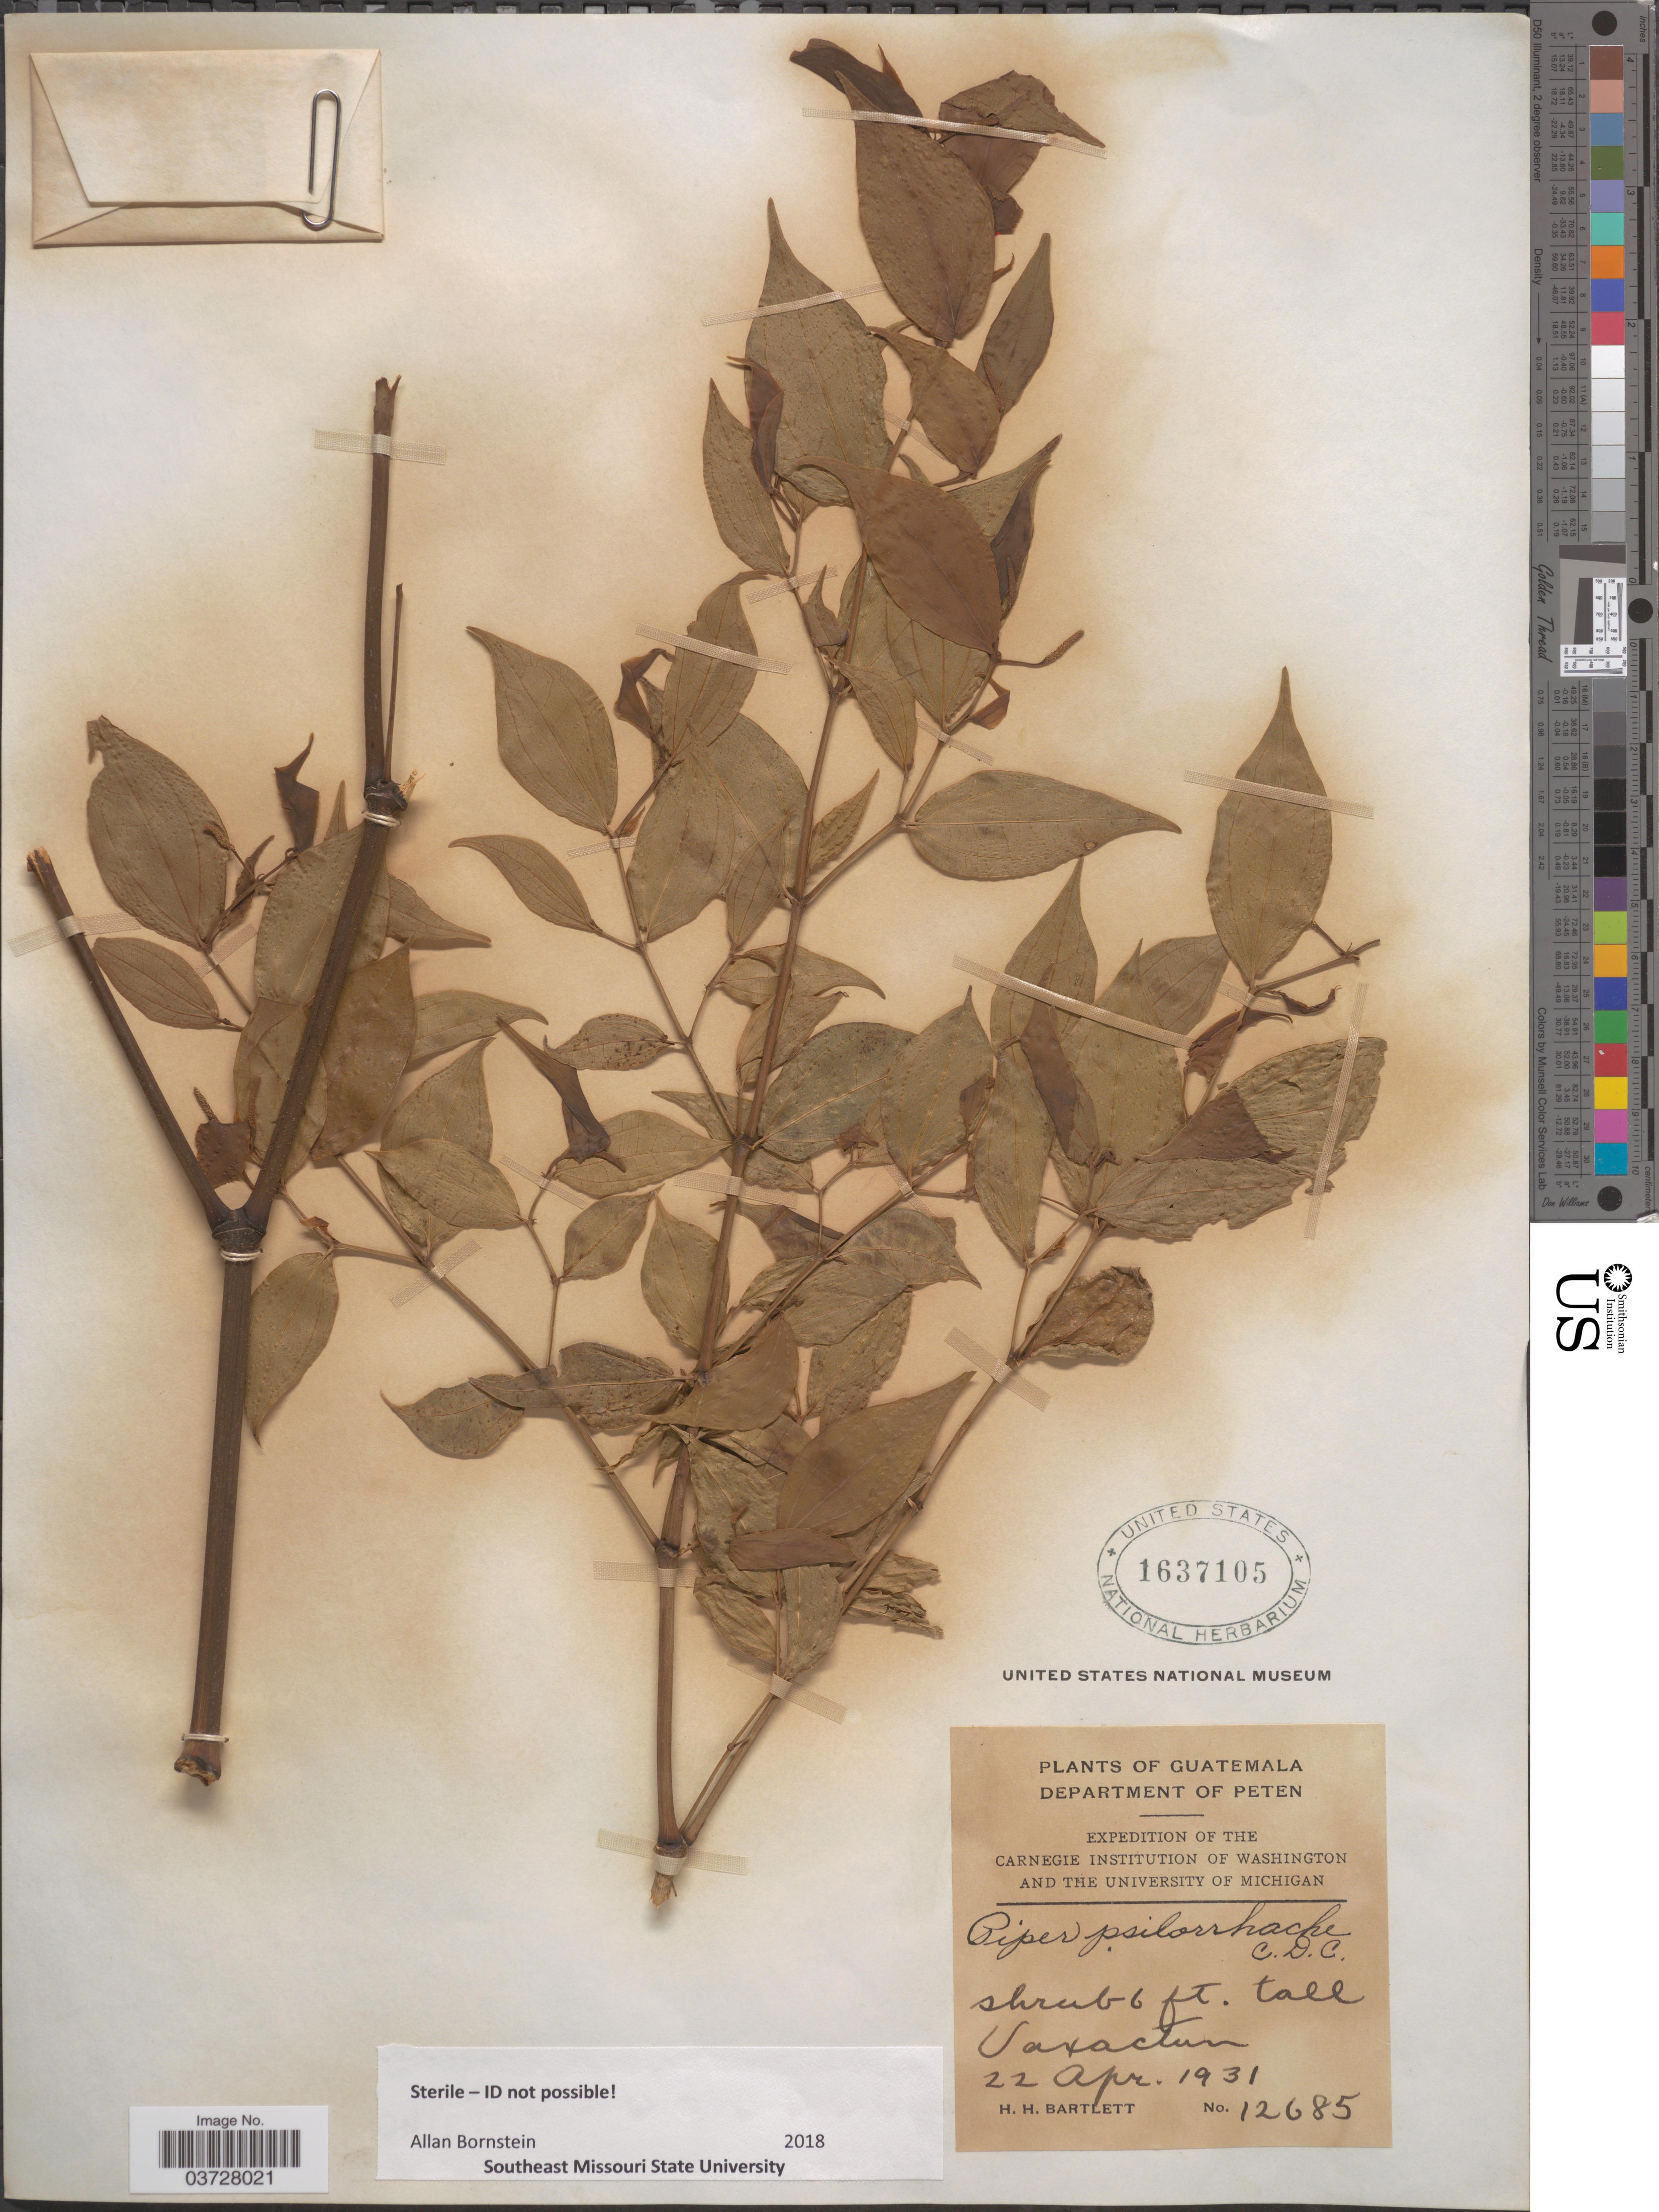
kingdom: Plantae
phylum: Tracheophyta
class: Magnoliopsida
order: Piperales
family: Piperaceae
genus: Piper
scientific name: Piper sp.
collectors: H. H. Bartlett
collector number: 12685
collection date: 1931-04-22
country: Guatemala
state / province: El Peten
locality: Department of Peten. Uaxactun.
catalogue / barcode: US 1637105